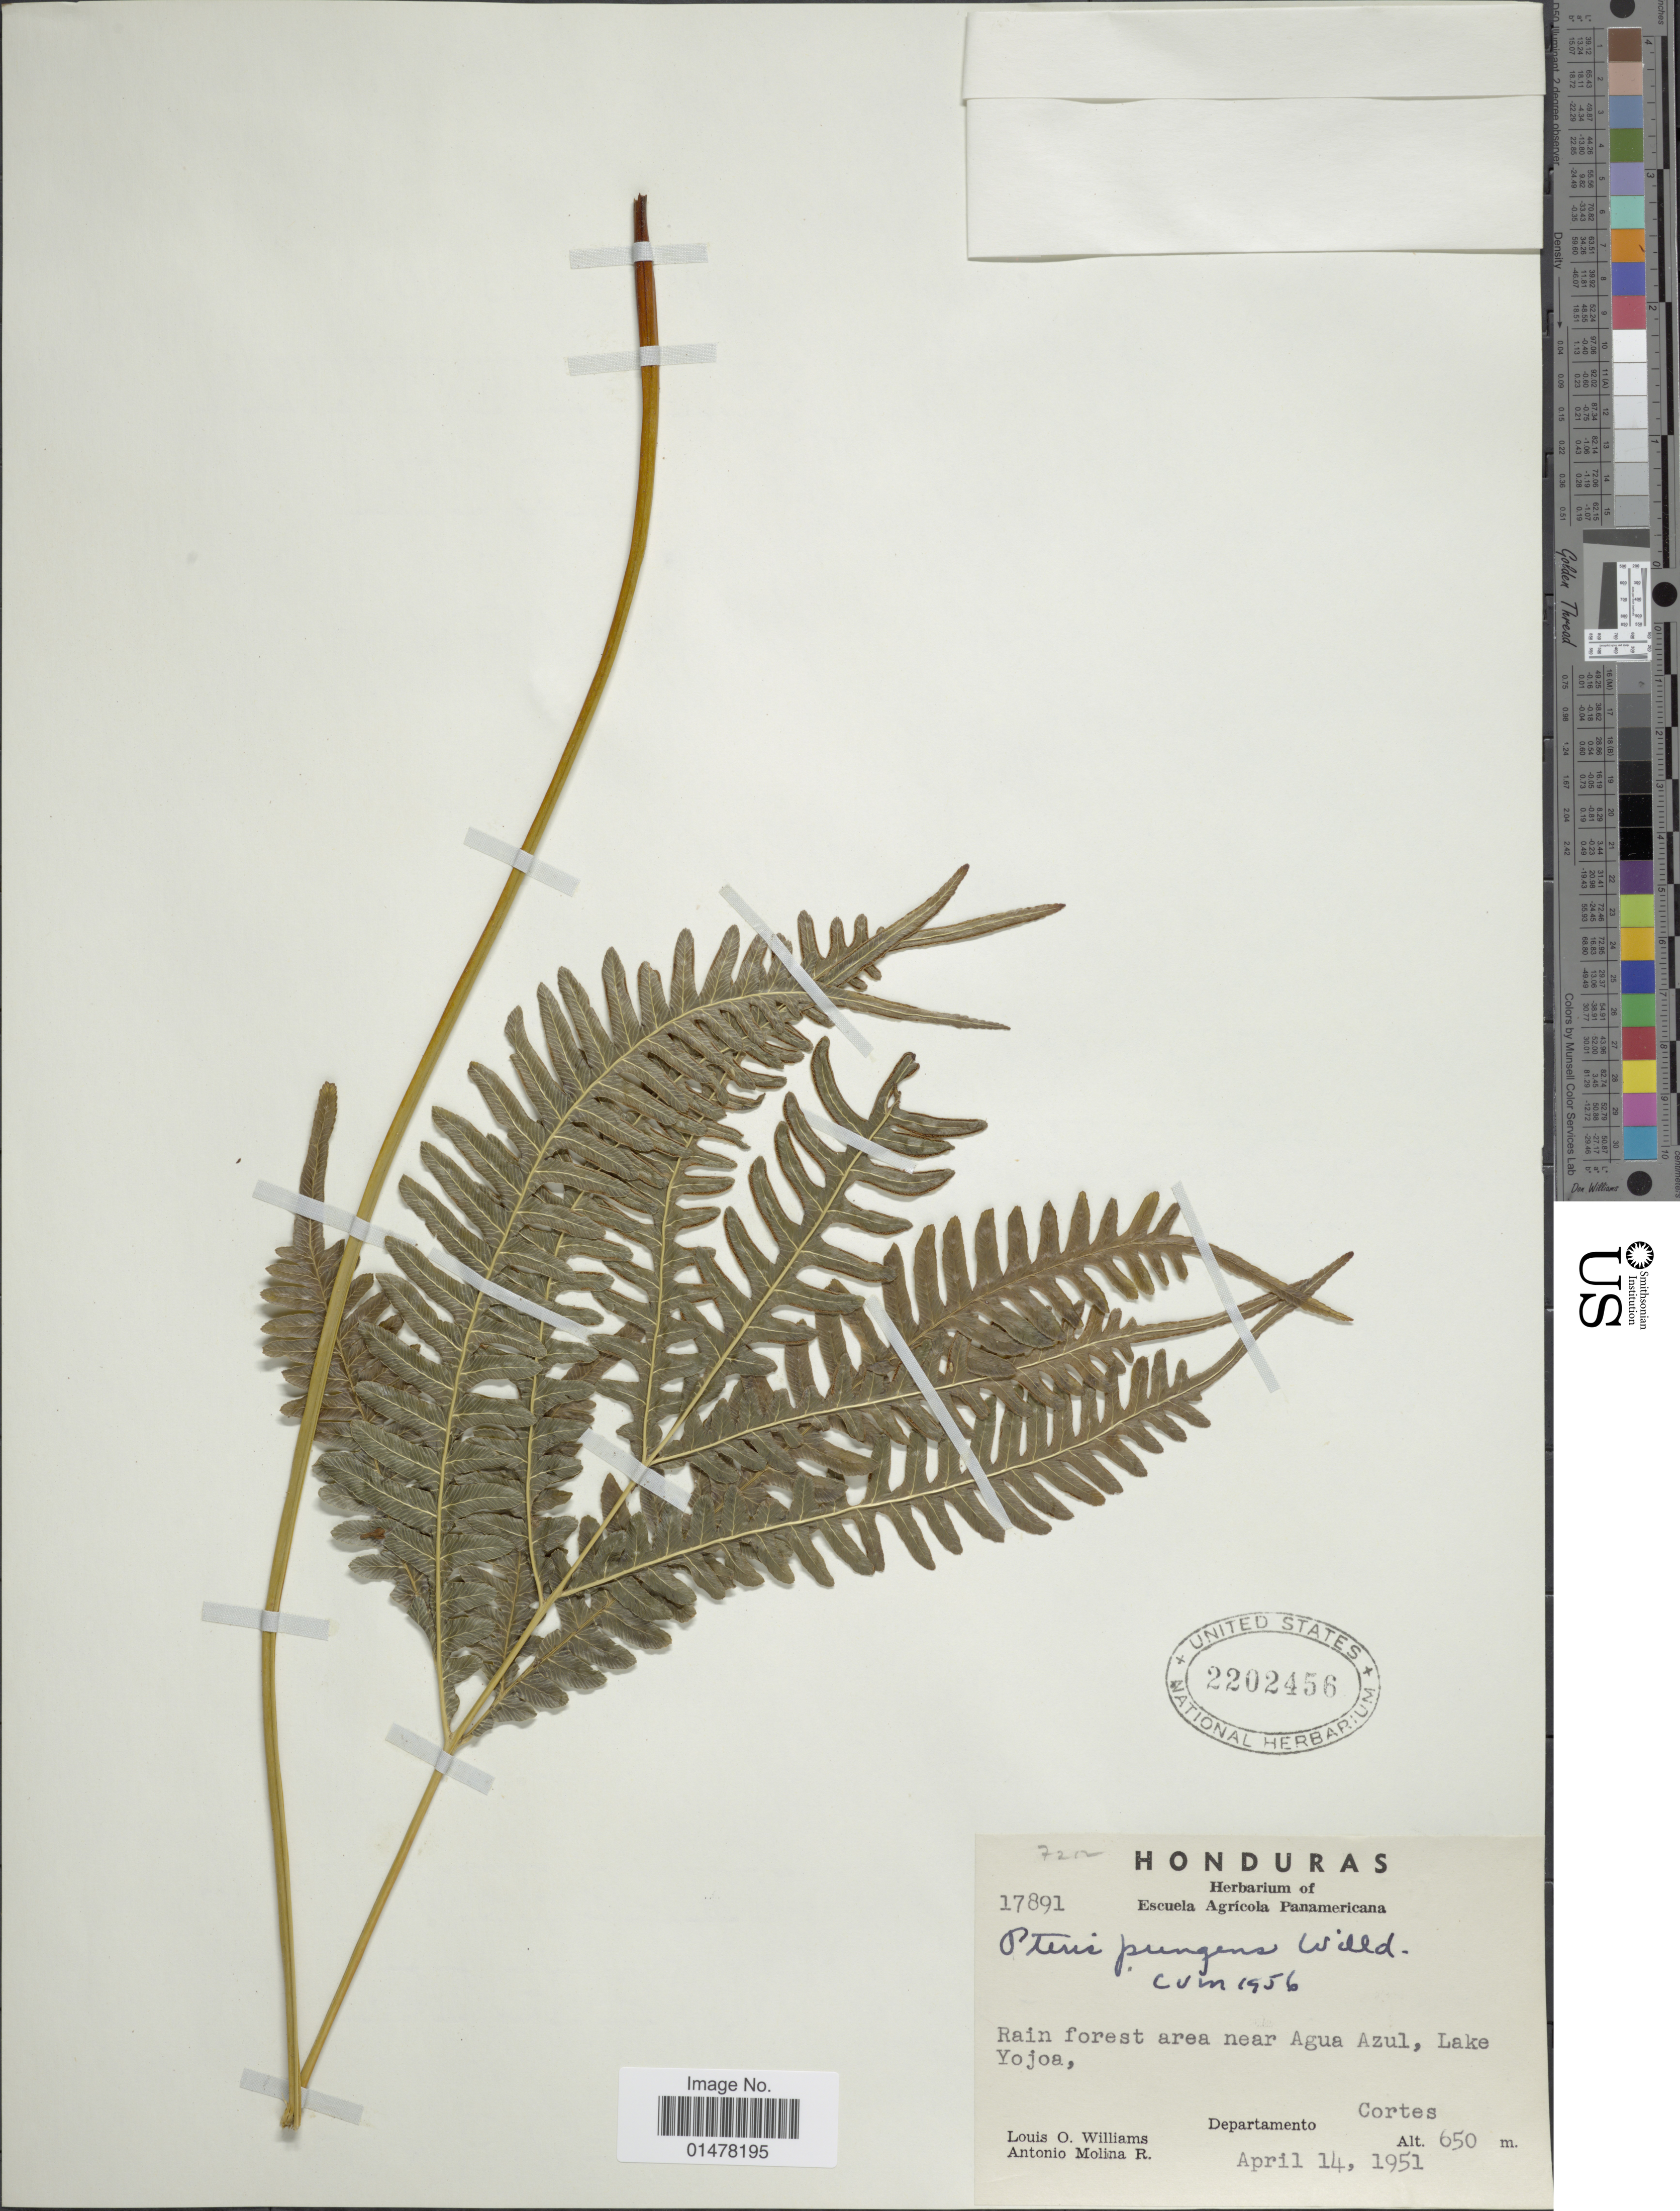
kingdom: Plantae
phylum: Tracheophyta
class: Polypodiopsida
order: Polypodiales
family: Pteridaceae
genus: Pteris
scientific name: Pteris pungens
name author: Willd.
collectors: L. O. Williams & A. Molina R.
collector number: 17891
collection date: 1951-04-14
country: Honduras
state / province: Cortés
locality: Honduras, Rain forest area near Agua Azul, lake Yojoa, departamento Cortes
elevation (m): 650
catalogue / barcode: US 2202456